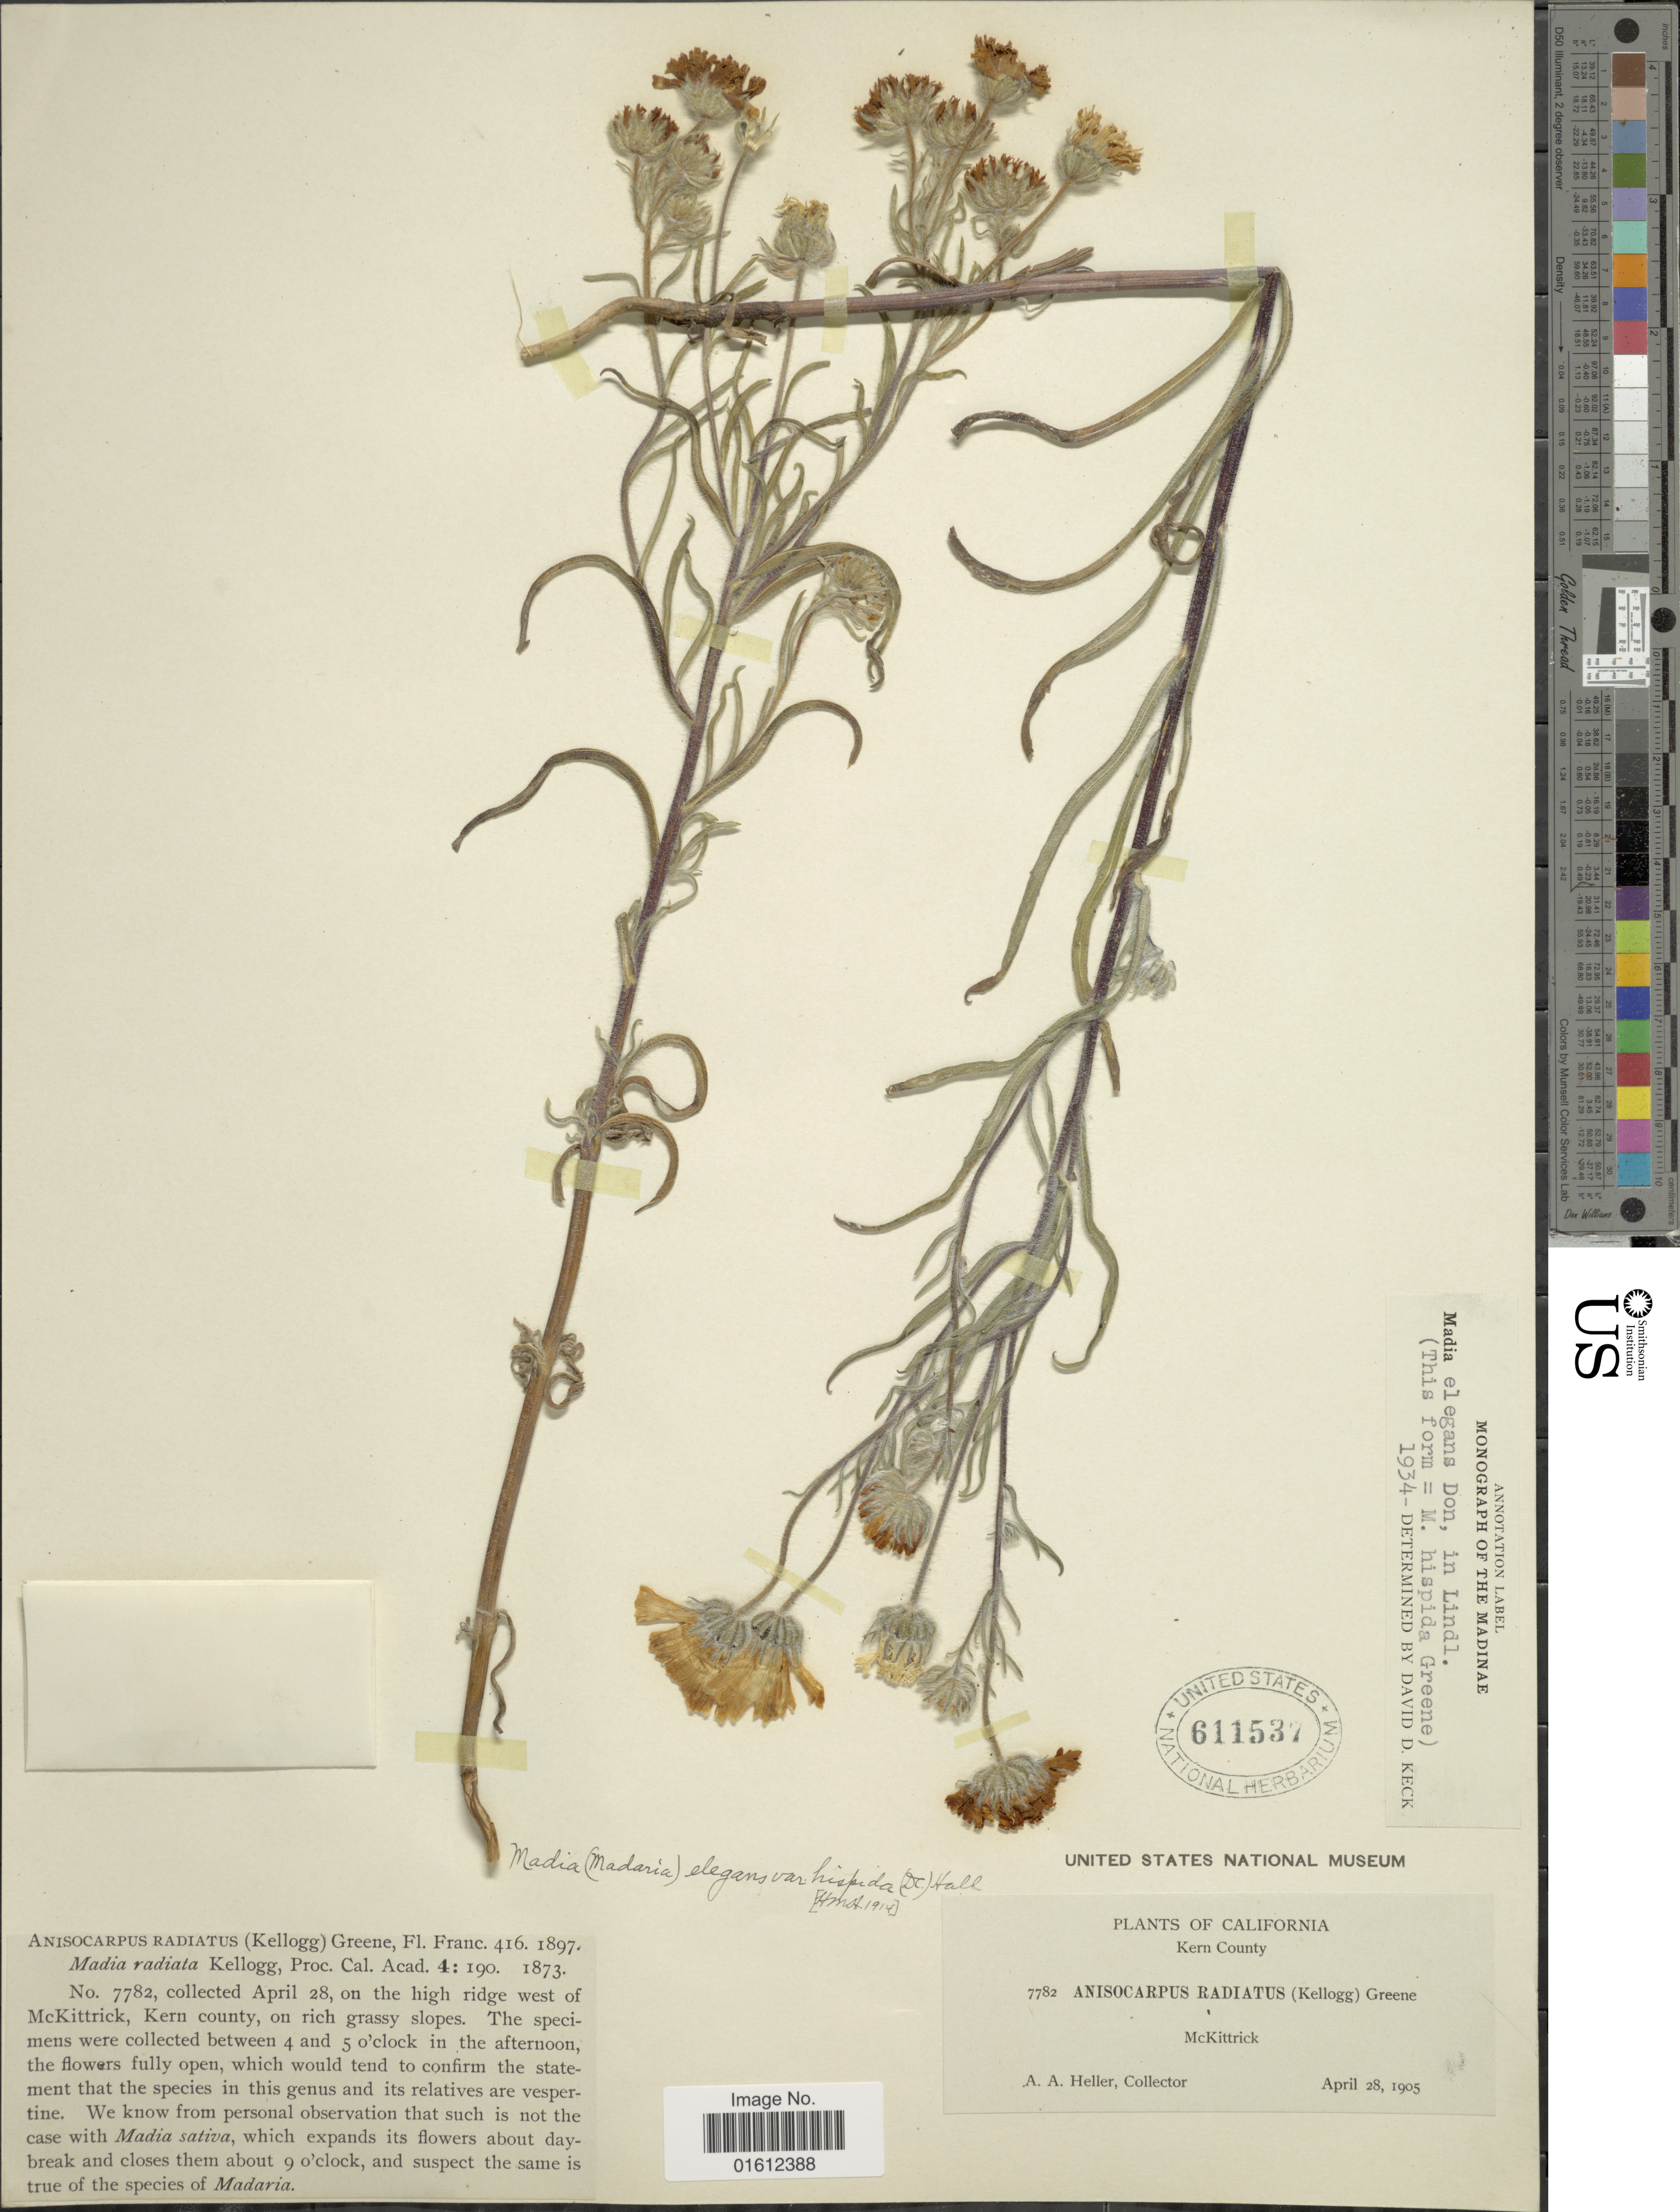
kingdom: Plantae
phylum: Tracheophyta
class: Magnoliopsida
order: Asterales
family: Asteraceae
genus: Madia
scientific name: Madia elegans var. hispida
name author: (DC.) H.M. Hall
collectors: A. A. Heller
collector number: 7782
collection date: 1905-04-28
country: United States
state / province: California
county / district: Kern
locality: Kern County. McKittrick.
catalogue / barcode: US 611537